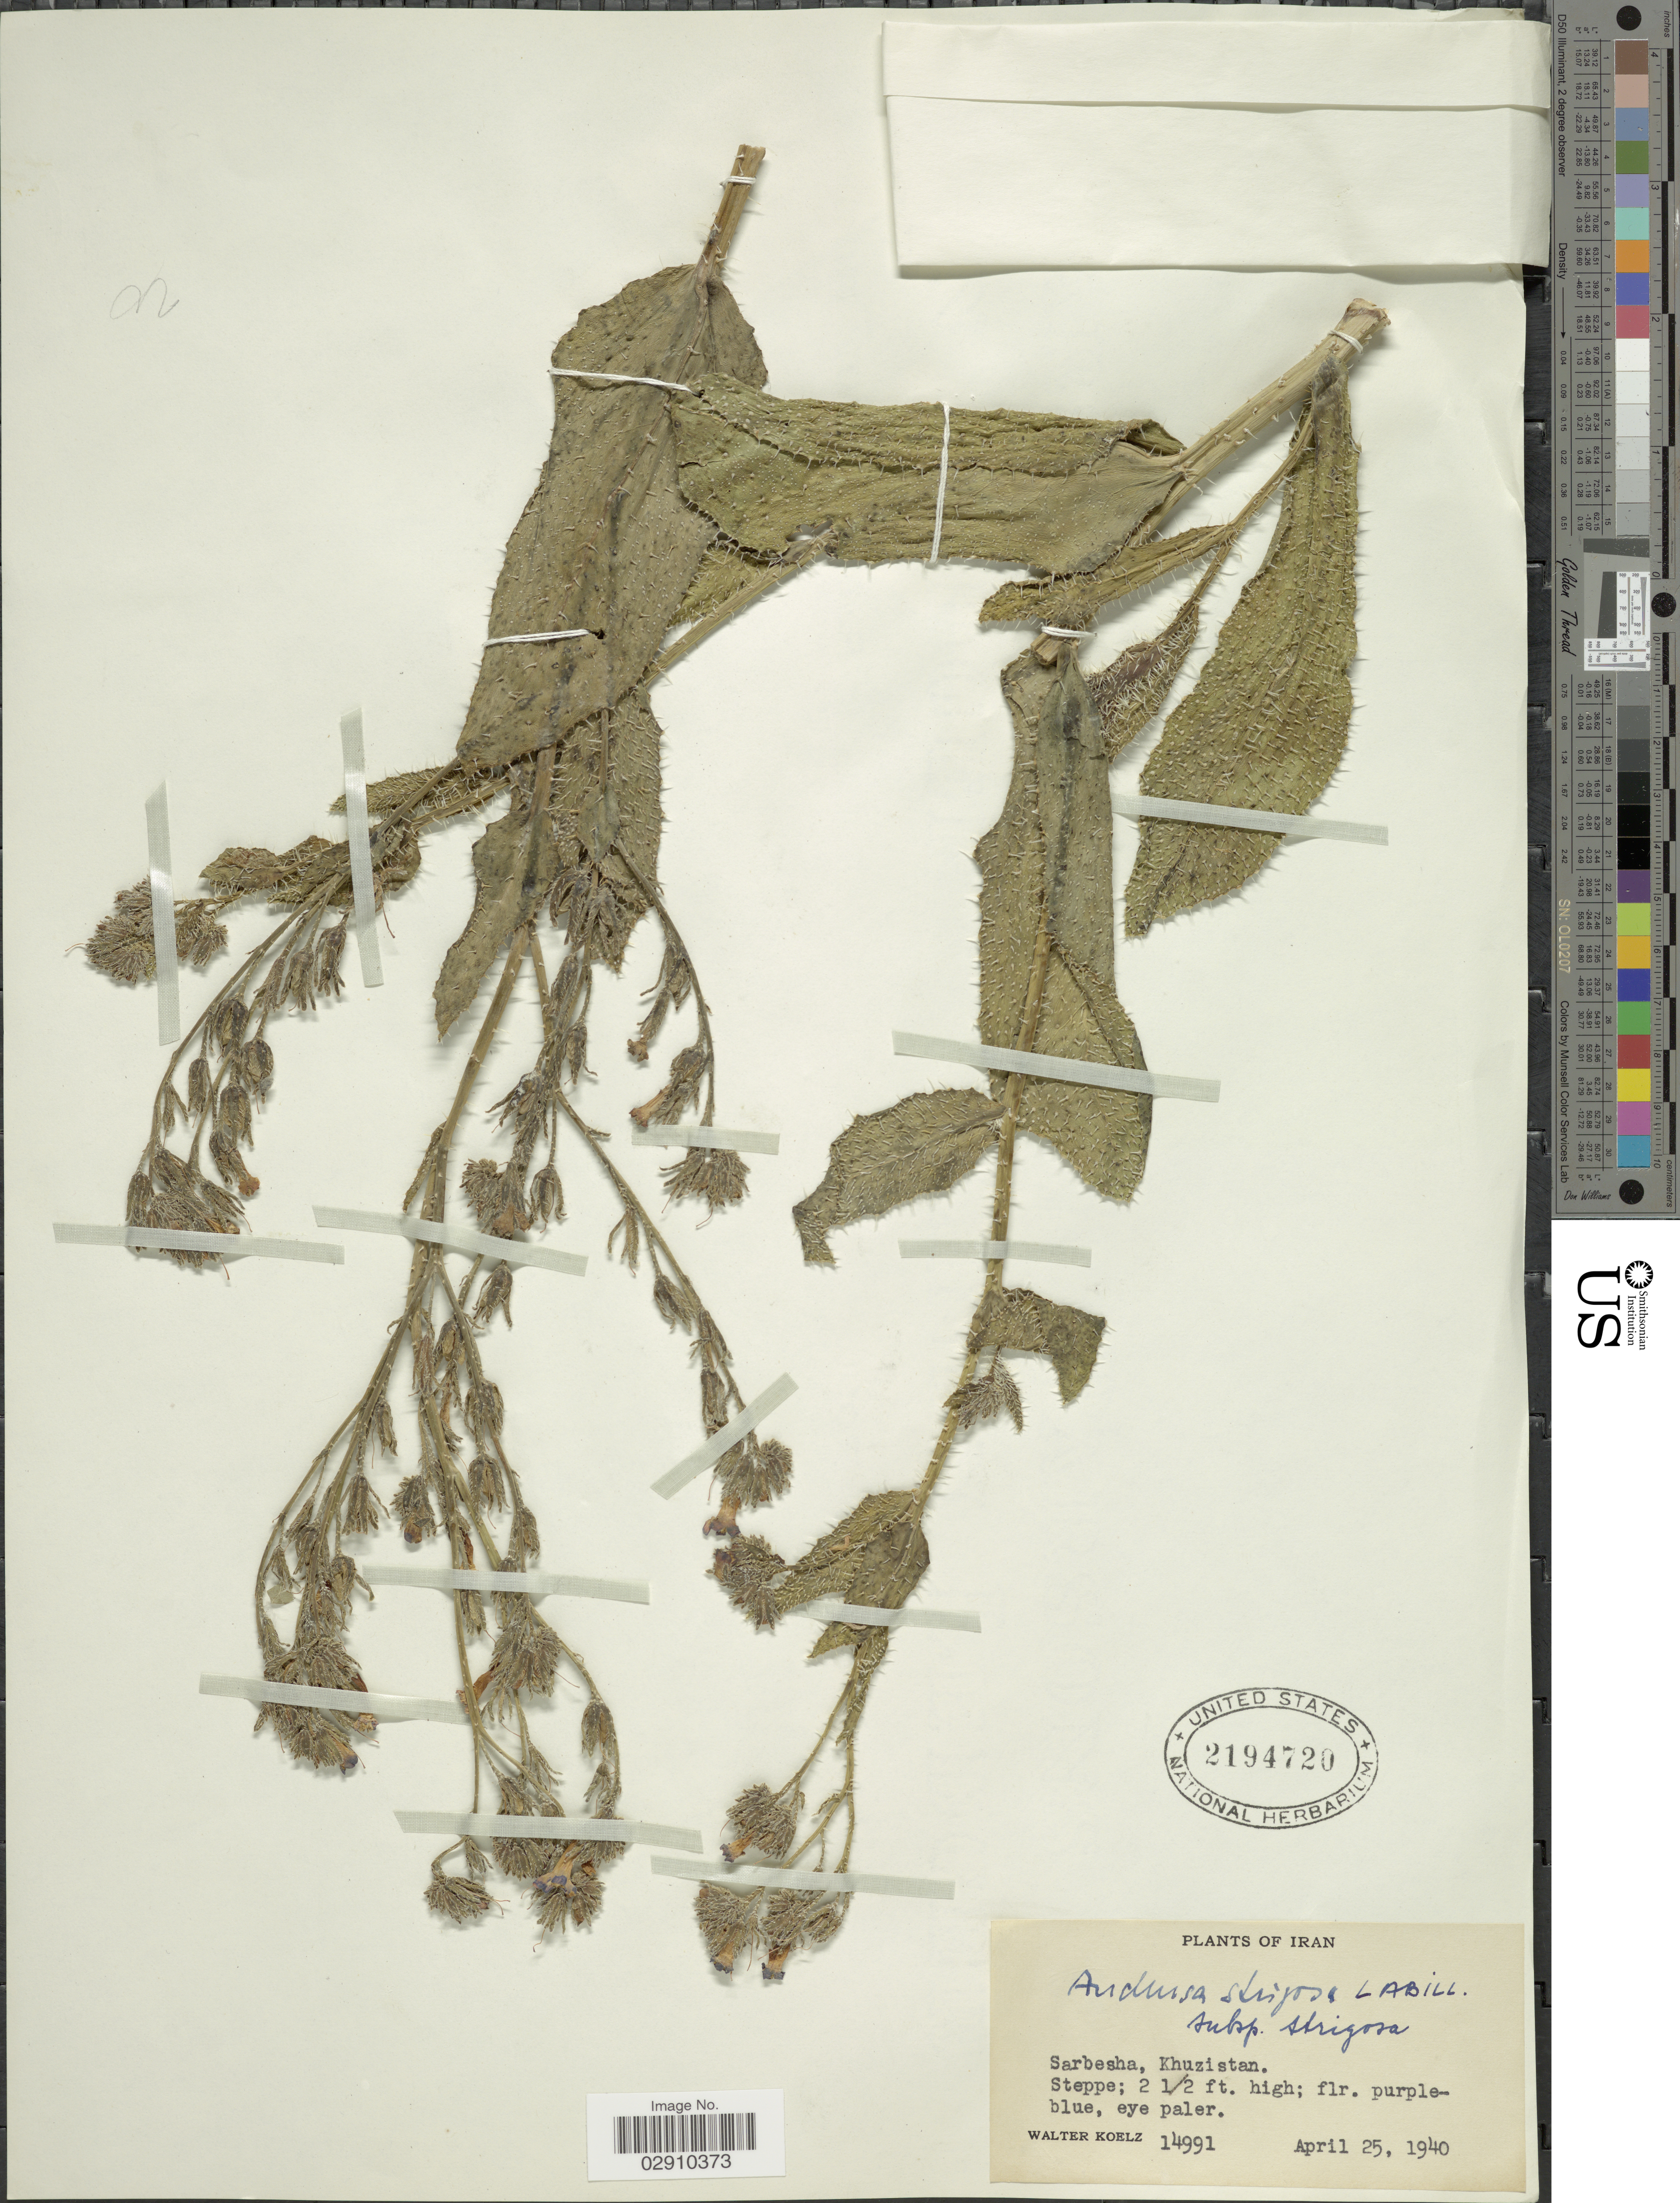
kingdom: Plantae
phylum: Tracheophyta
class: Magnoliopsida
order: Boraginales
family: Boraginaceae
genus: Anchusa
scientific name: Anchusa strigosa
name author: Banks & Sol.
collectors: W. N. Koelz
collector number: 14991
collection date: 1940-04-25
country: Iran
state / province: Khuzestan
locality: Sarbesha, Khuzistan.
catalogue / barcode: US 2194720